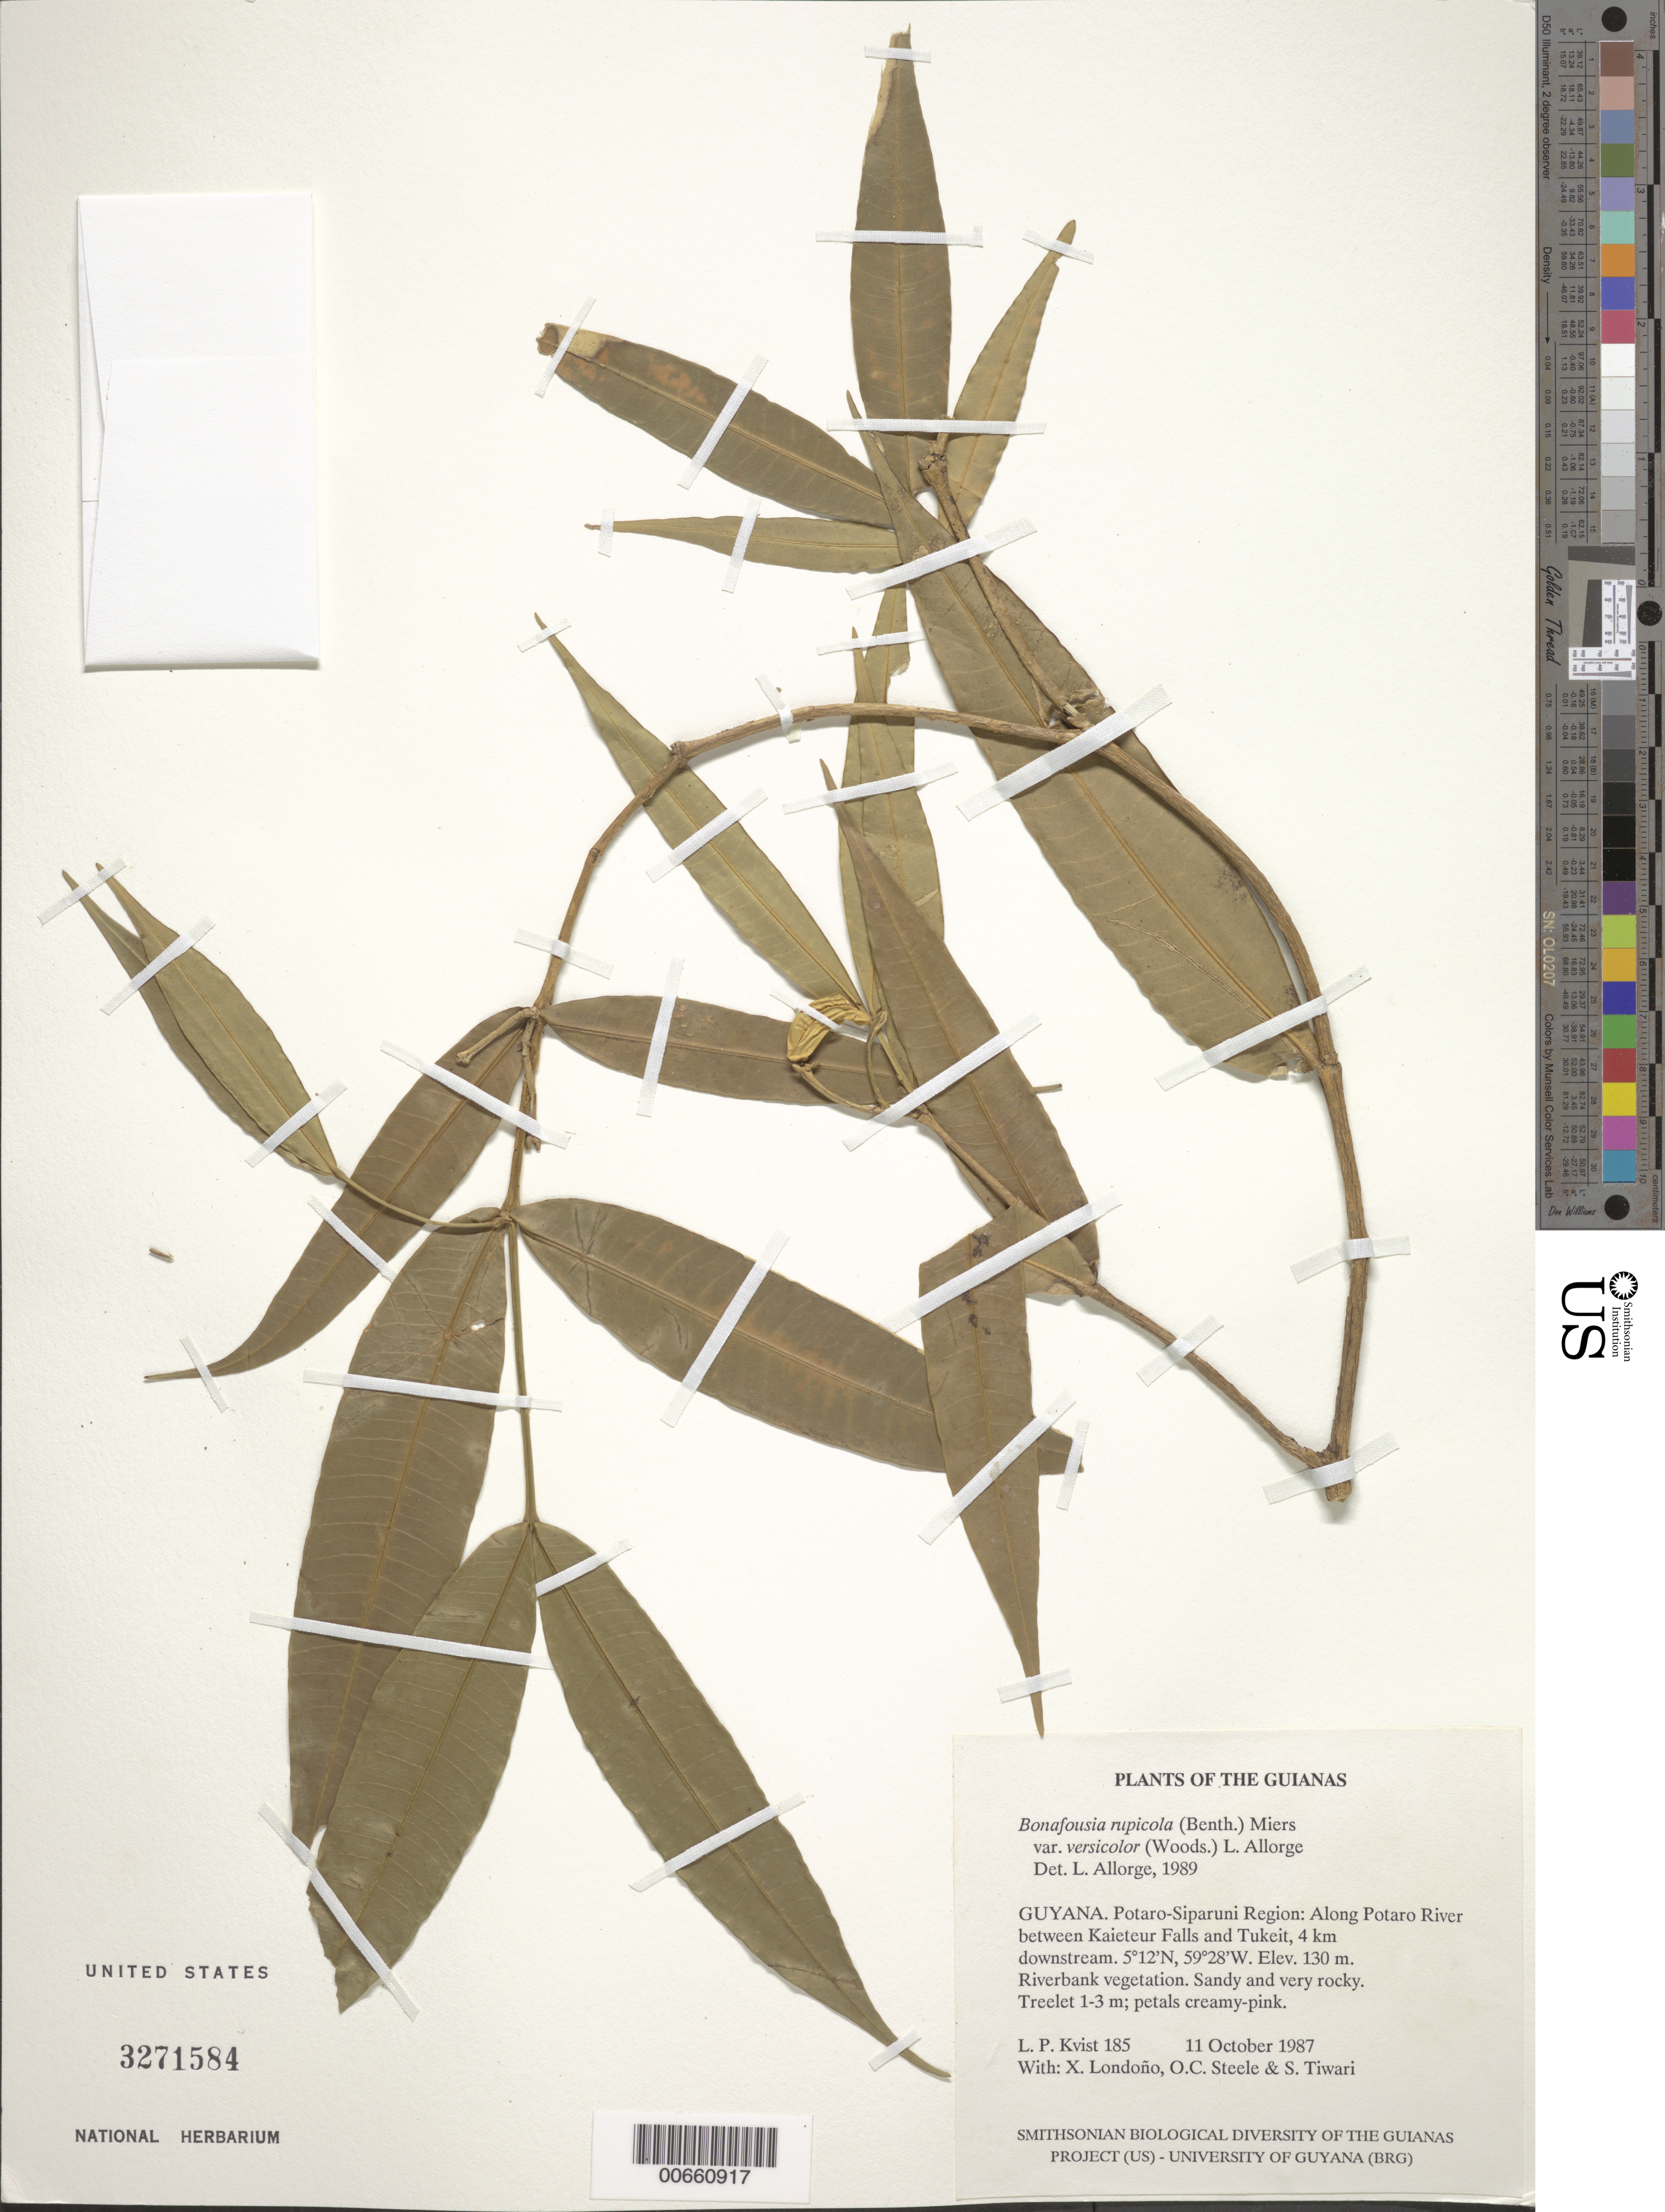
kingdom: Plantae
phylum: Tracheophyta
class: Magnoliopsida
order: Gentianales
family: Apocynaceae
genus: Bonafousia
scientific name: Bonafousia rupicola var. versicolor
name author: (Woodson) L. Allorge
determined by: Allorge, L.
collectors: L. P. Kvist, X. Londoño, O. C. Steele & S. Tiwari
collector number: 185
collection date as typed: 11 October 1987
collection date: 1987-10-11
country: Guyana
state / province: Potaro-Siparuni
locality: Along Potaro River between Kaieteur Falls and Tukeit, 4 km downstream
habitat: Riverbank vegetation. Sandy and very rocky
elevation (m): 130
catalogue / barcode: US 3271584